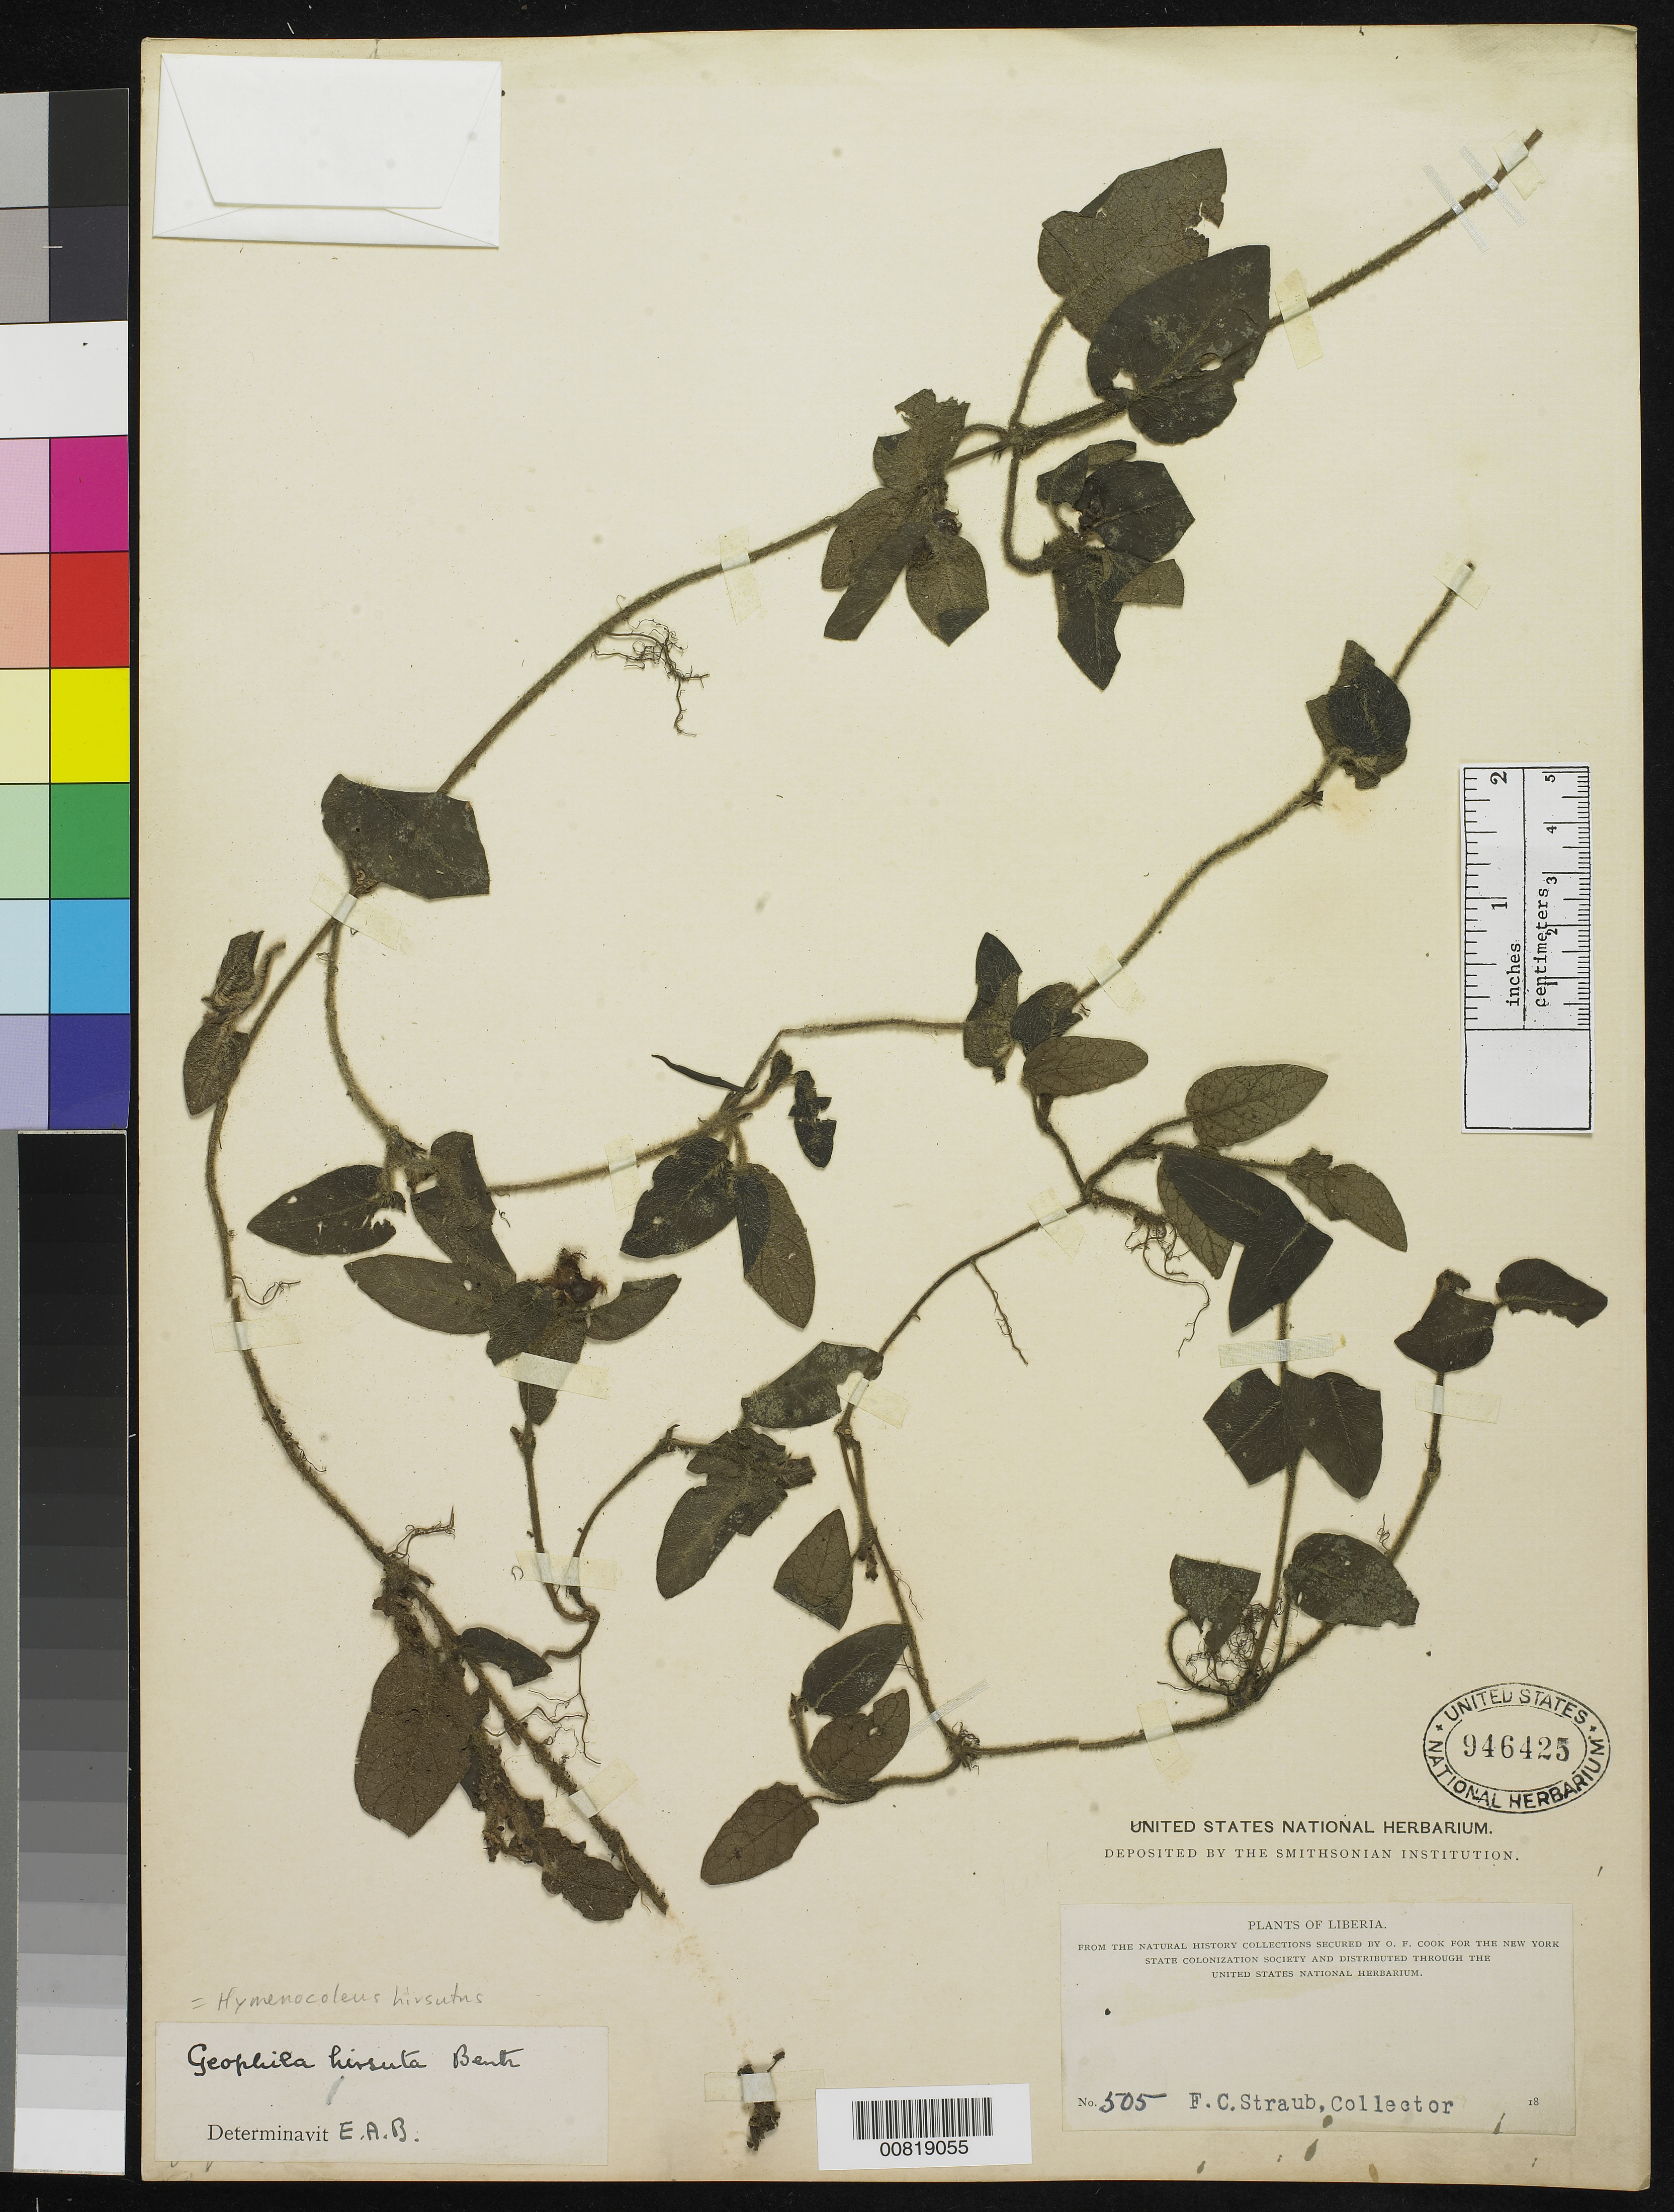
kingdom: Plantae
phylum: Tracheophyta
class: Magnoliopsida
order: Gentianales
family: Rubiaceae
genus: Hymenocoleus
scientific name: Hymenocoleus hirsutus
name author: Benth.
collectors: F. Straub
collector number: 505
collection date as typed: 18--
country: Liberia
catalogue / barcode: US 946425